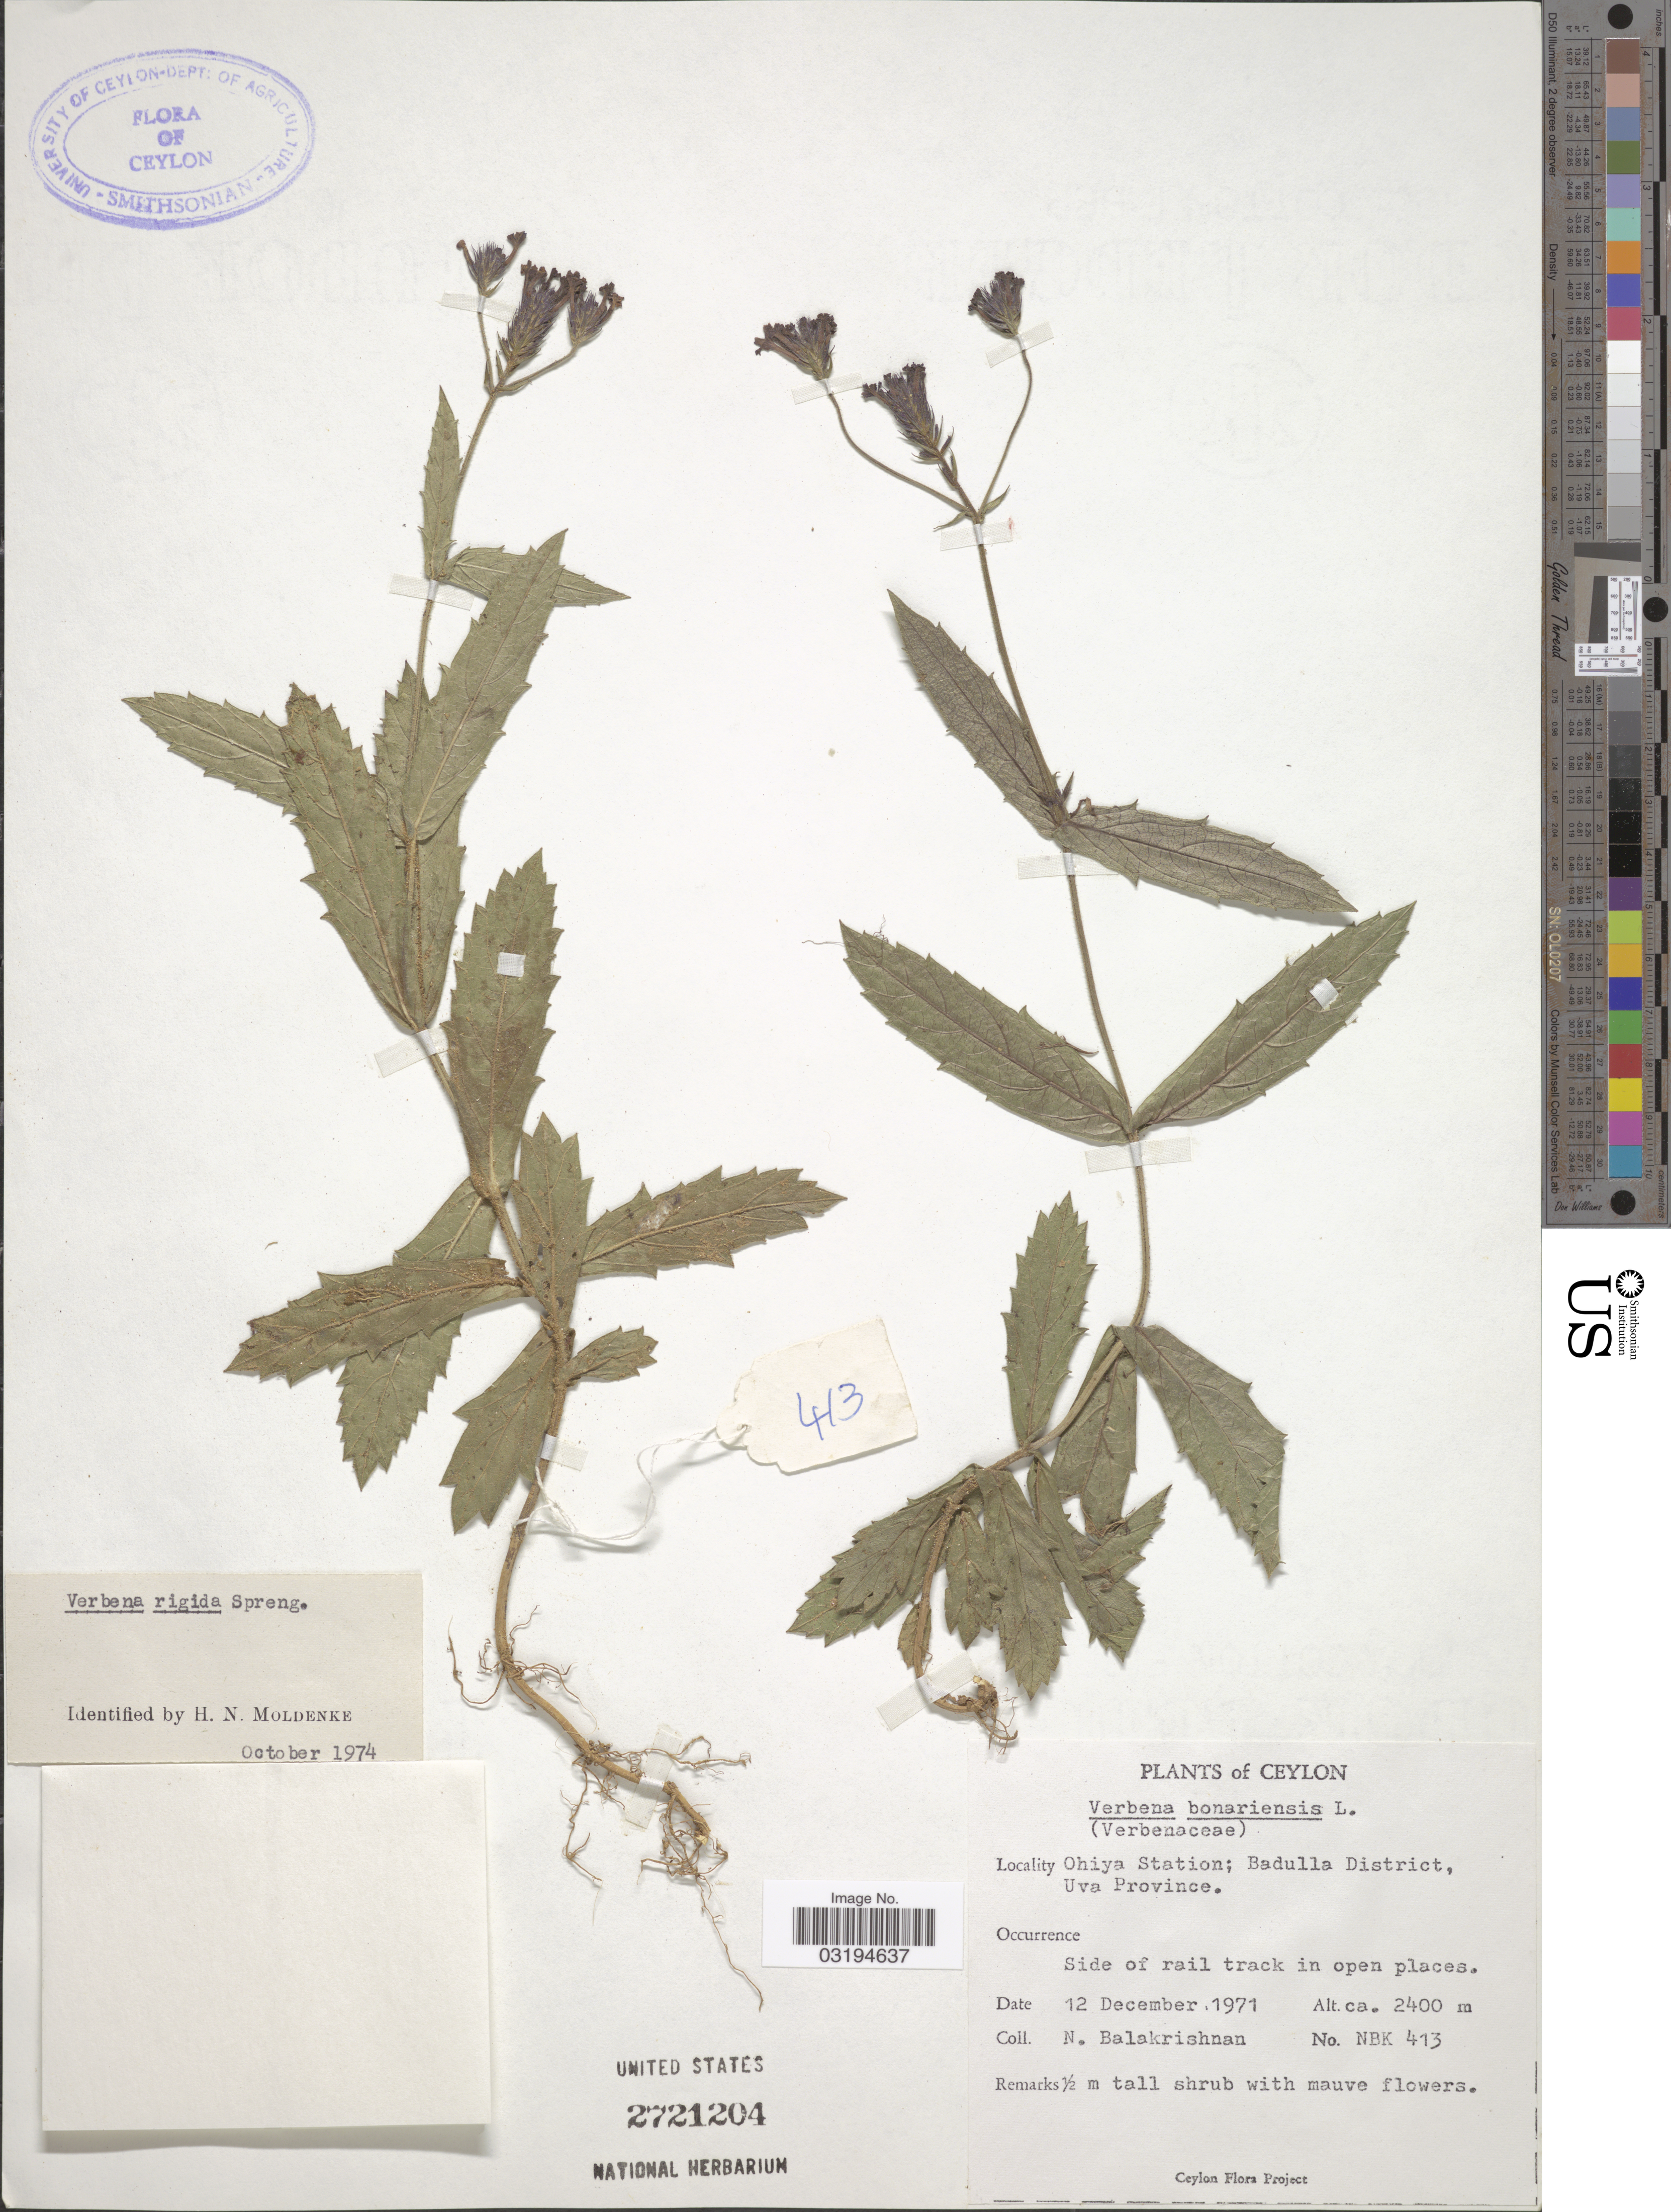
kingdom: Plantae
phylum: Tracheophyta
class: Magnoliopsida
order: Lamiales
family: Verbenaceae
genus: Verbena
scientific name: Verbena rigida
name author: Spreng.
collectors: N. Balakrishnan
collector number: NBK 413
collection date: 1971-12-12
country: Sri Lanka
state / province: Uva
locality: Ceylon. Ohiya Station; Badulla District, Uva Province.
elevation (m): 2400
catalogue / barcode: US 2721204